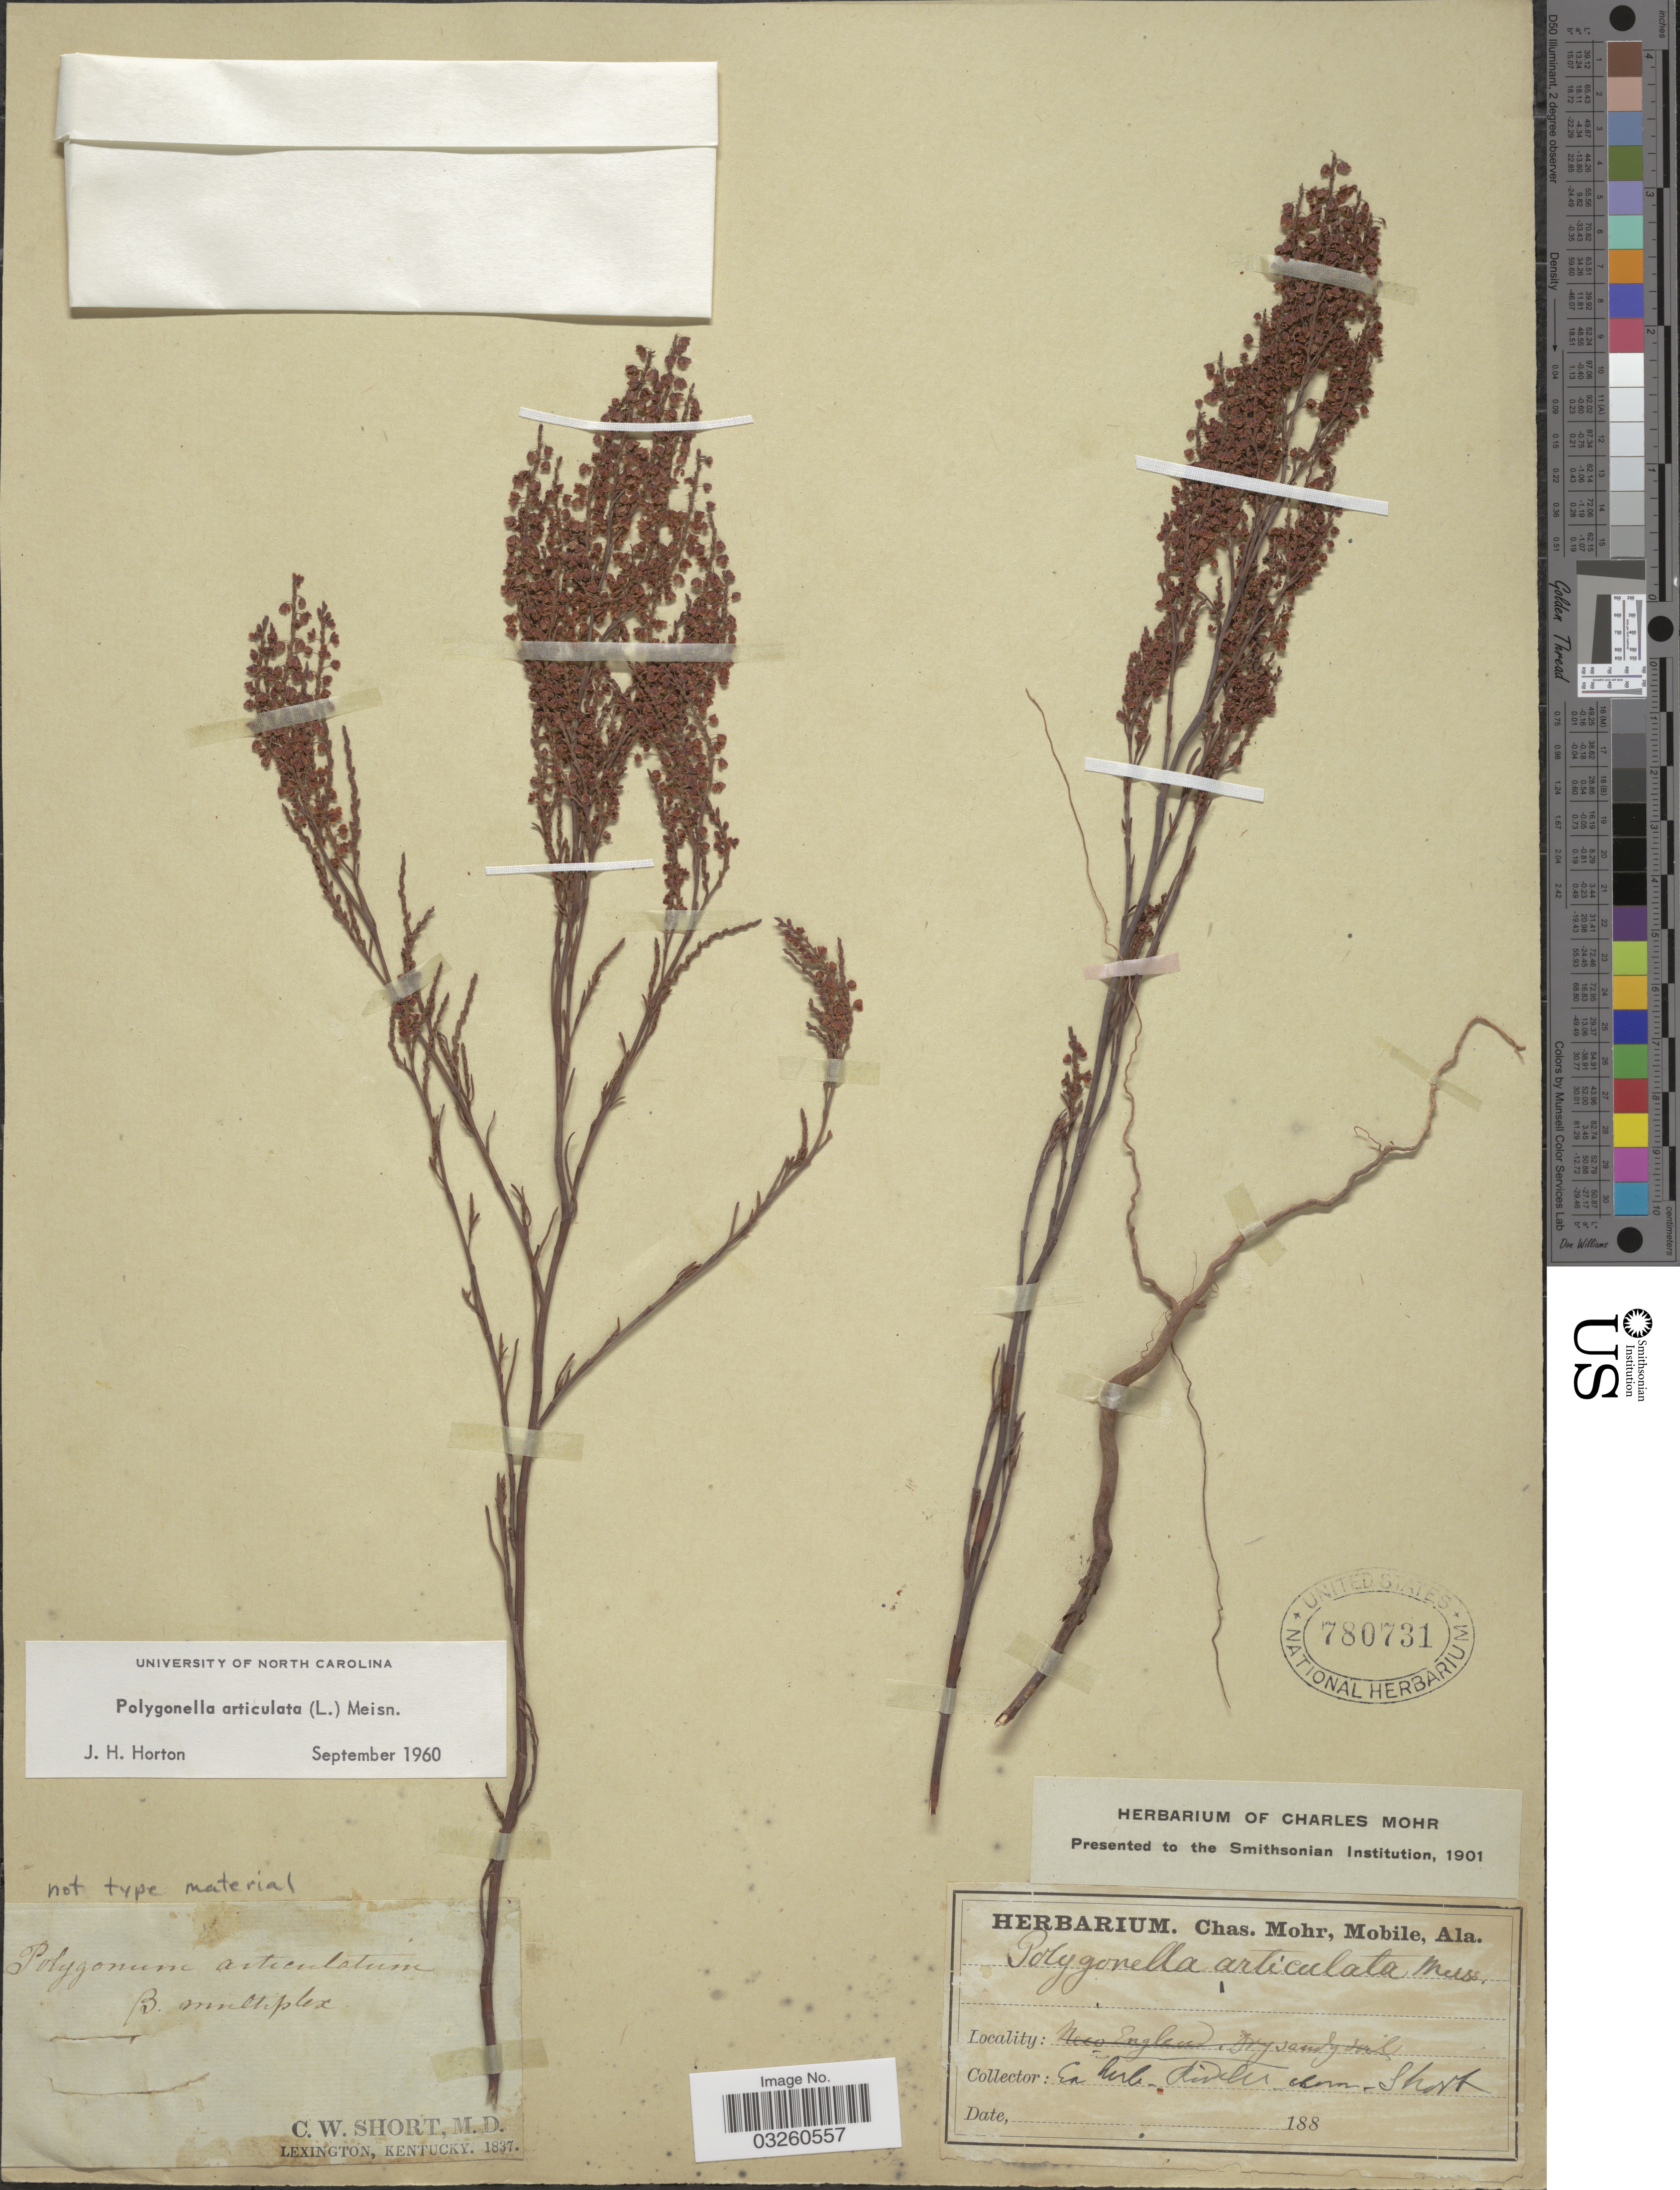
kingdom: Plantae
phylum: Tracheophyta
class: Magnoliopsida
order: Caryophyllales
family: Polygonaceae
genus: Polygonella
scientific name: Polygonella articulata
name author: (L.) Meisn.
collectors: C. W. Short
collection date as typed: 188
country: United States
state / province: Alabama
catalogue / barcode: US 780731